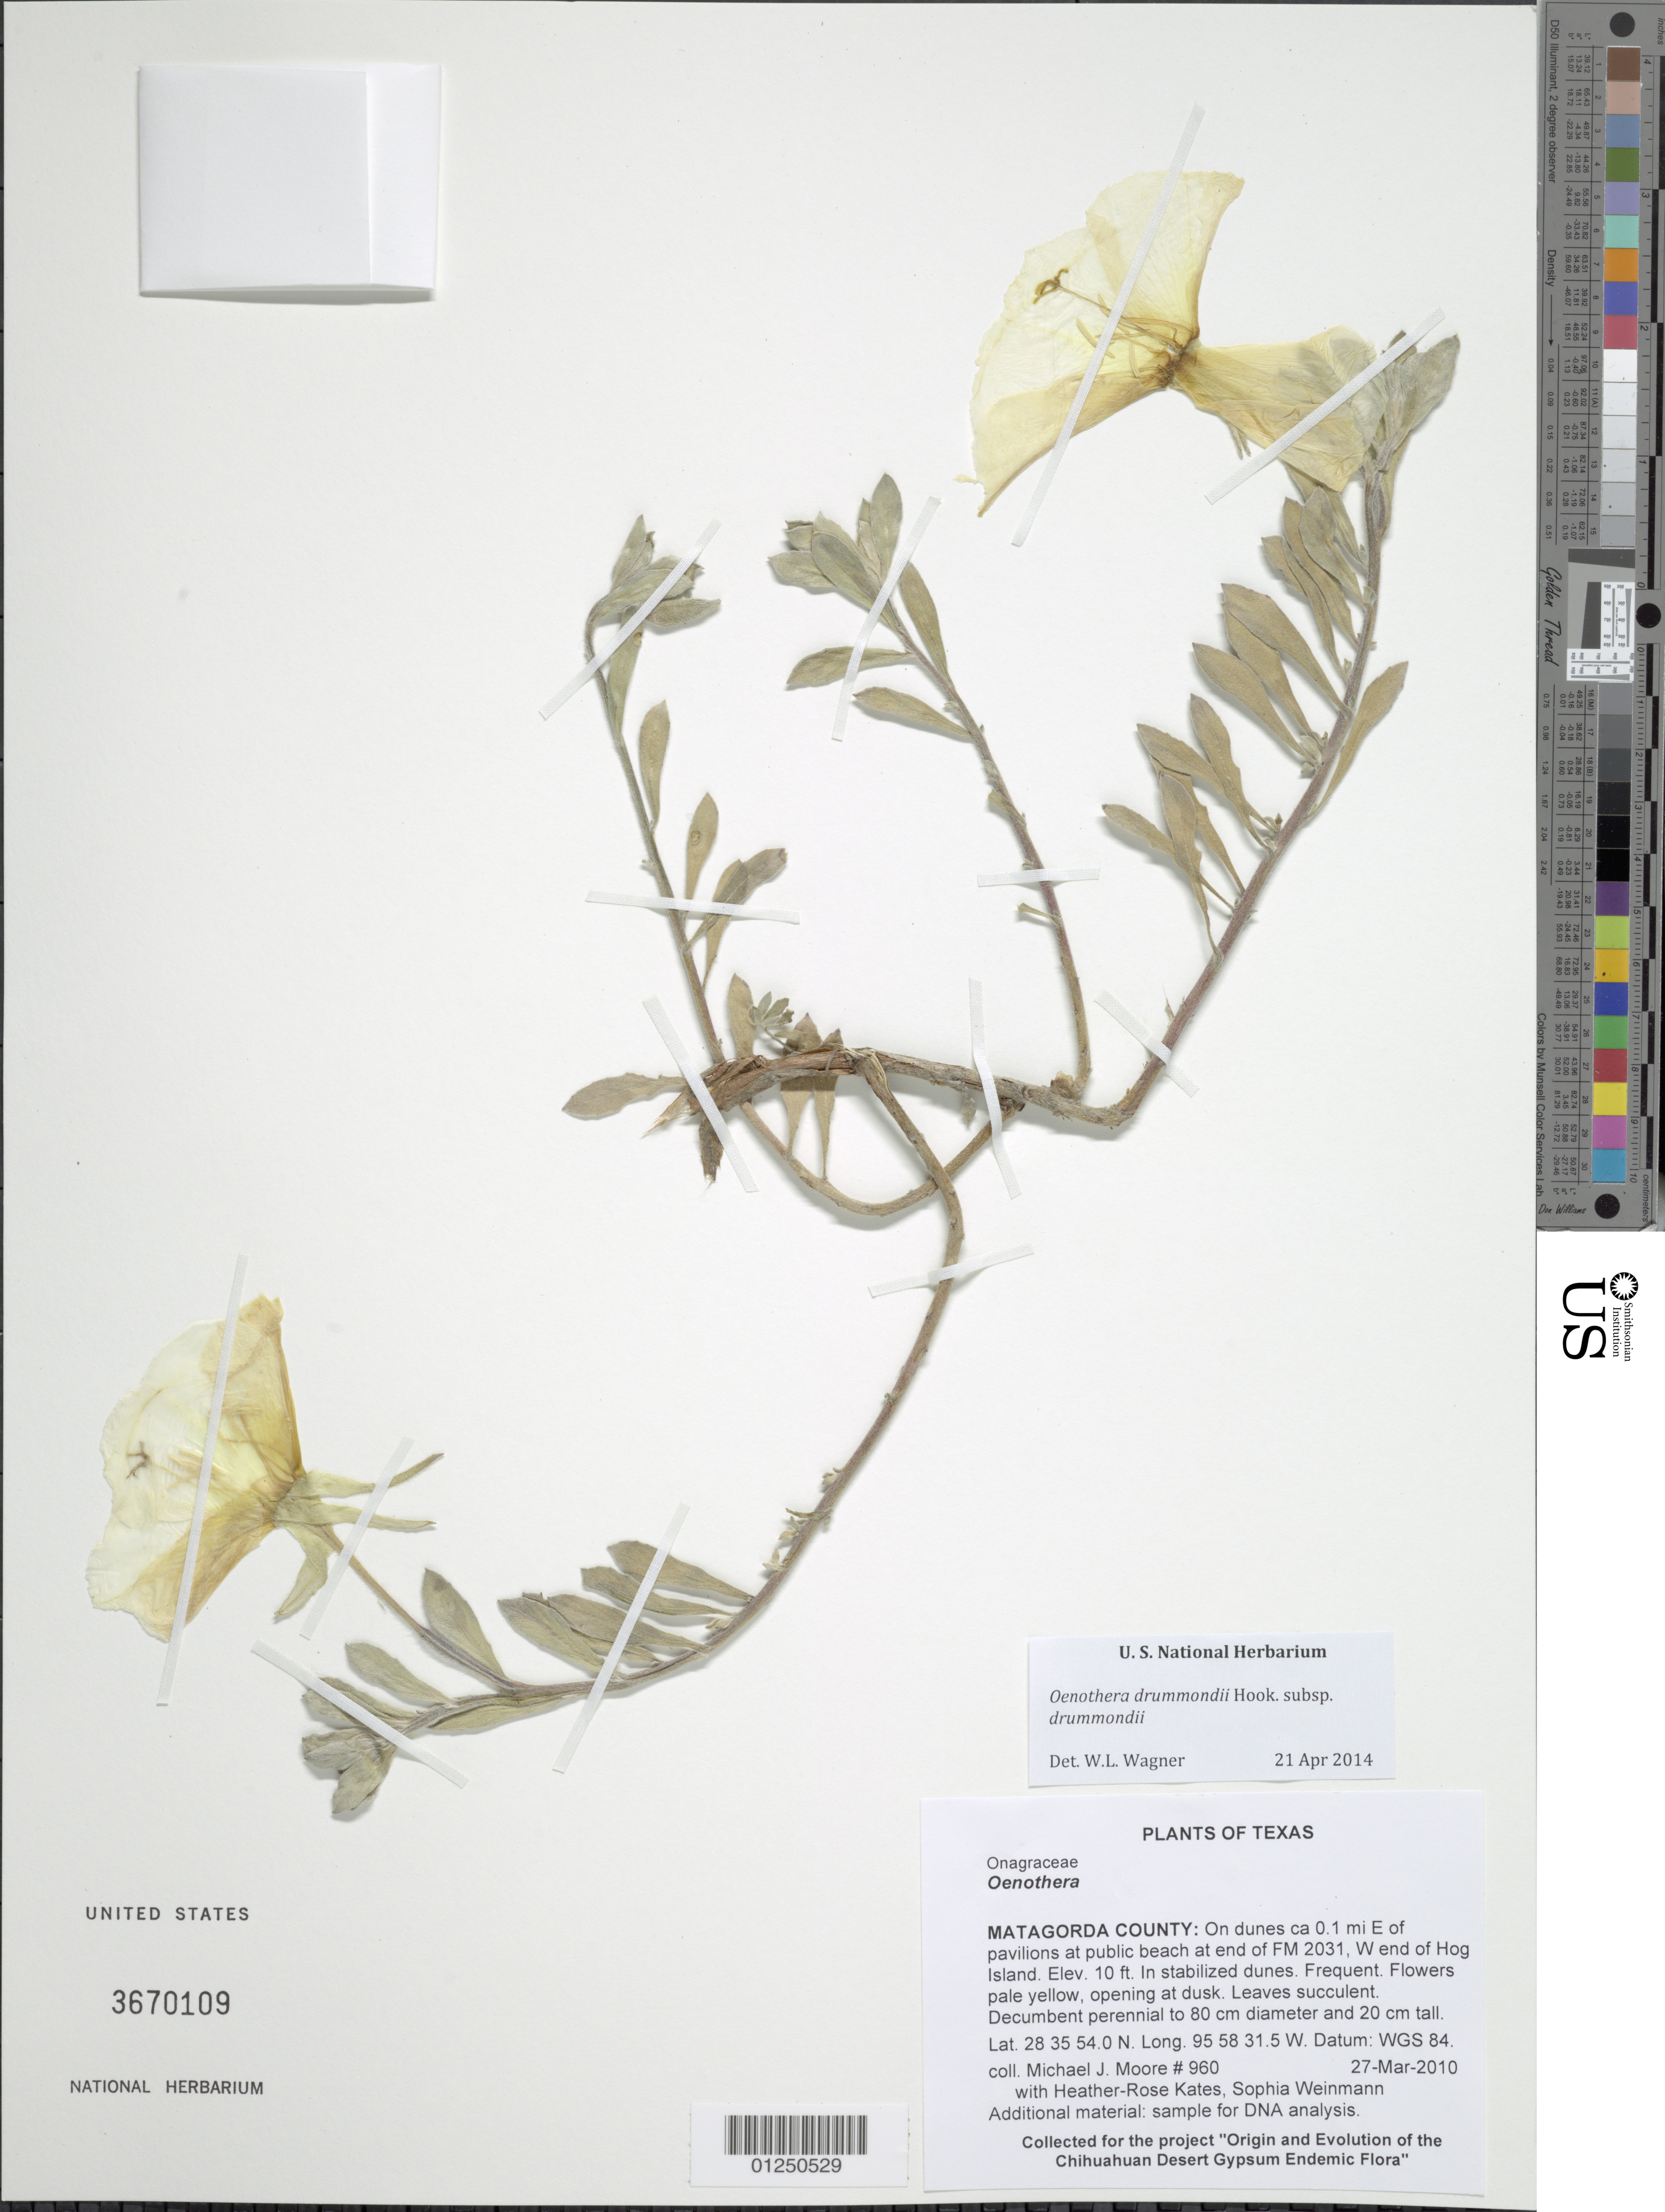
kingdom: Plantae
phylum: Tracheophyta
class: Magnoliopsida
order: Myrtales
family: Onagraceae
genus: Oenothera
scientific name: Oenothera drummondii subsp. drummondii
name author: Hook.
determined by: Wagner, W. L., (BOT), Smithsonian Institution - National Museum of Natural History (UNITED STATES)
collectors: M. J. Moore, H.-R. Kates & S. Weinmann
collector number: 960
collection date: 2006-03-26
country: United States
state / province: Texas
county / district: Matagorda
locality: On dunes ca 0.1 mi E of pavilions at public beach at end of FM 2031, W end of Hog Island.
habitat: In stabilized dunes.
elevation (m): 3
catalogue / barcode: US 3670109